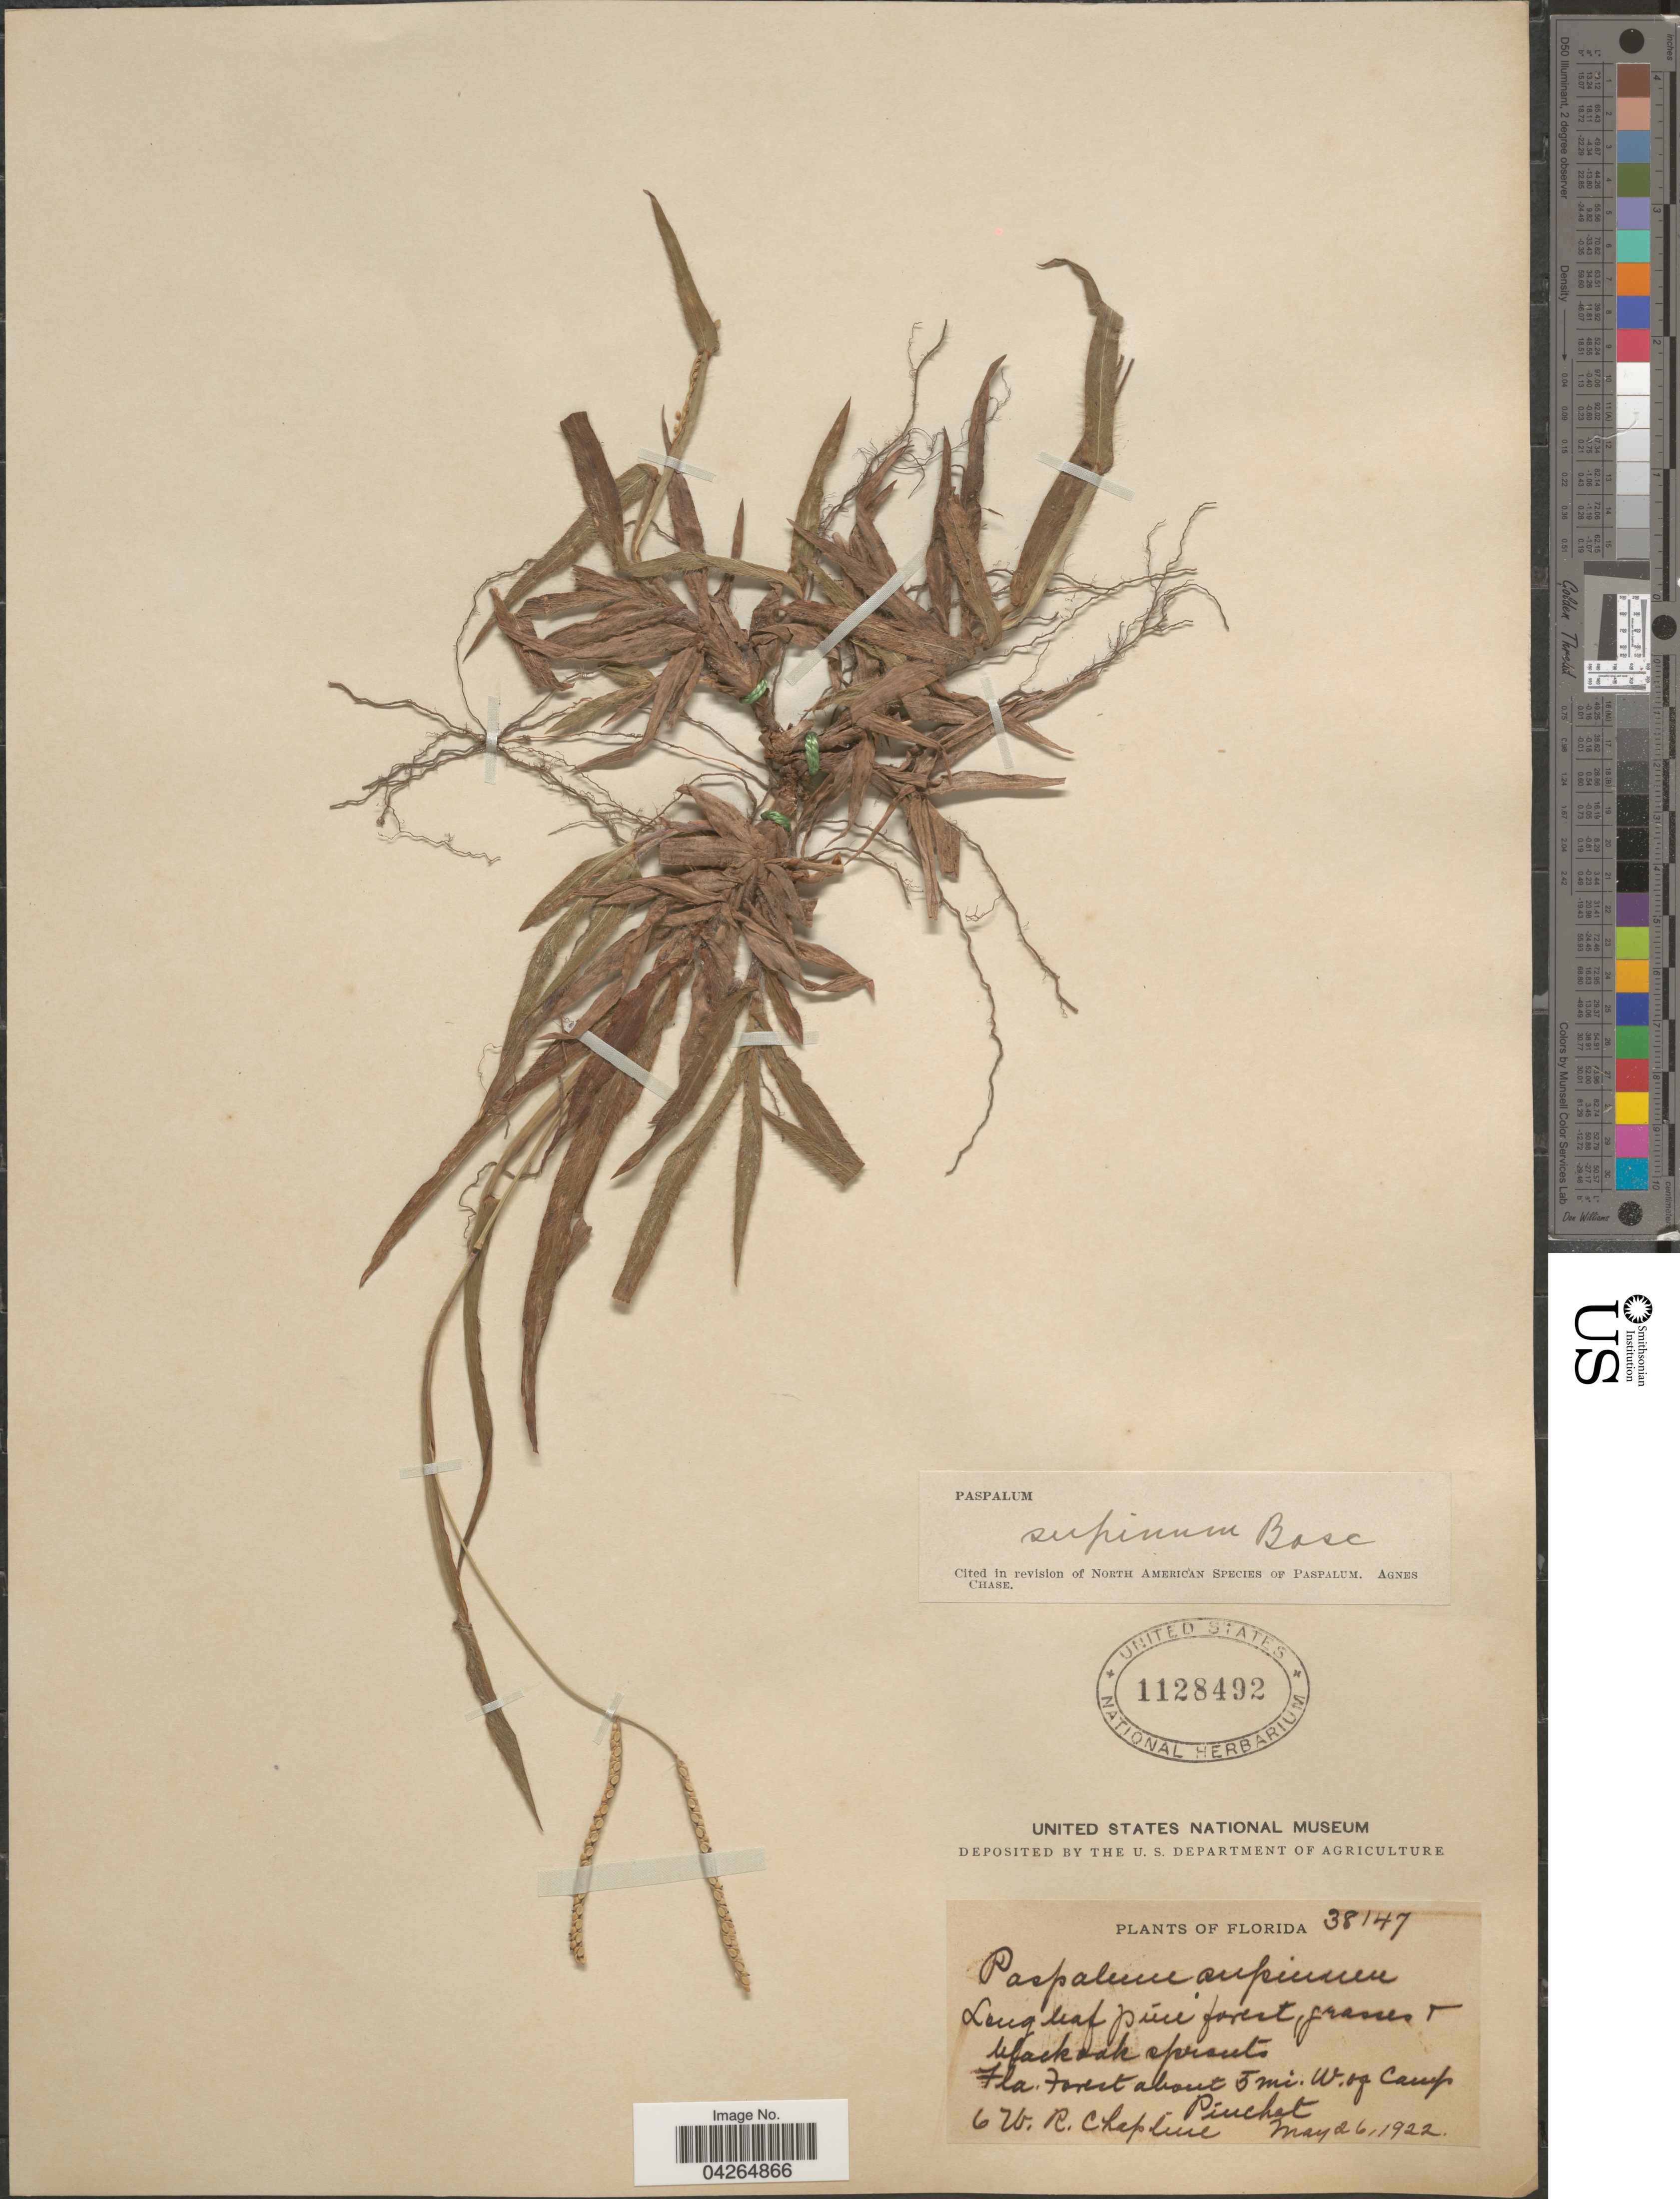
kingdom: Plantae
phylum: Tracheophyta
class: Liliopsida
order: Poales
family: Poaceae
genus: Paspalum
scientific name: Paspalum setaceum var. supinum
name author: (Bosc ex Poir.) Trin.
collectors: W. Chapline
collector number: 6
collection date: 1922-05-26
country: United States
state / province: Florida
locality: Fla. Forest about 5 mi. W. of Camp. Pinchet.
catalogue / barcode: US 1128492